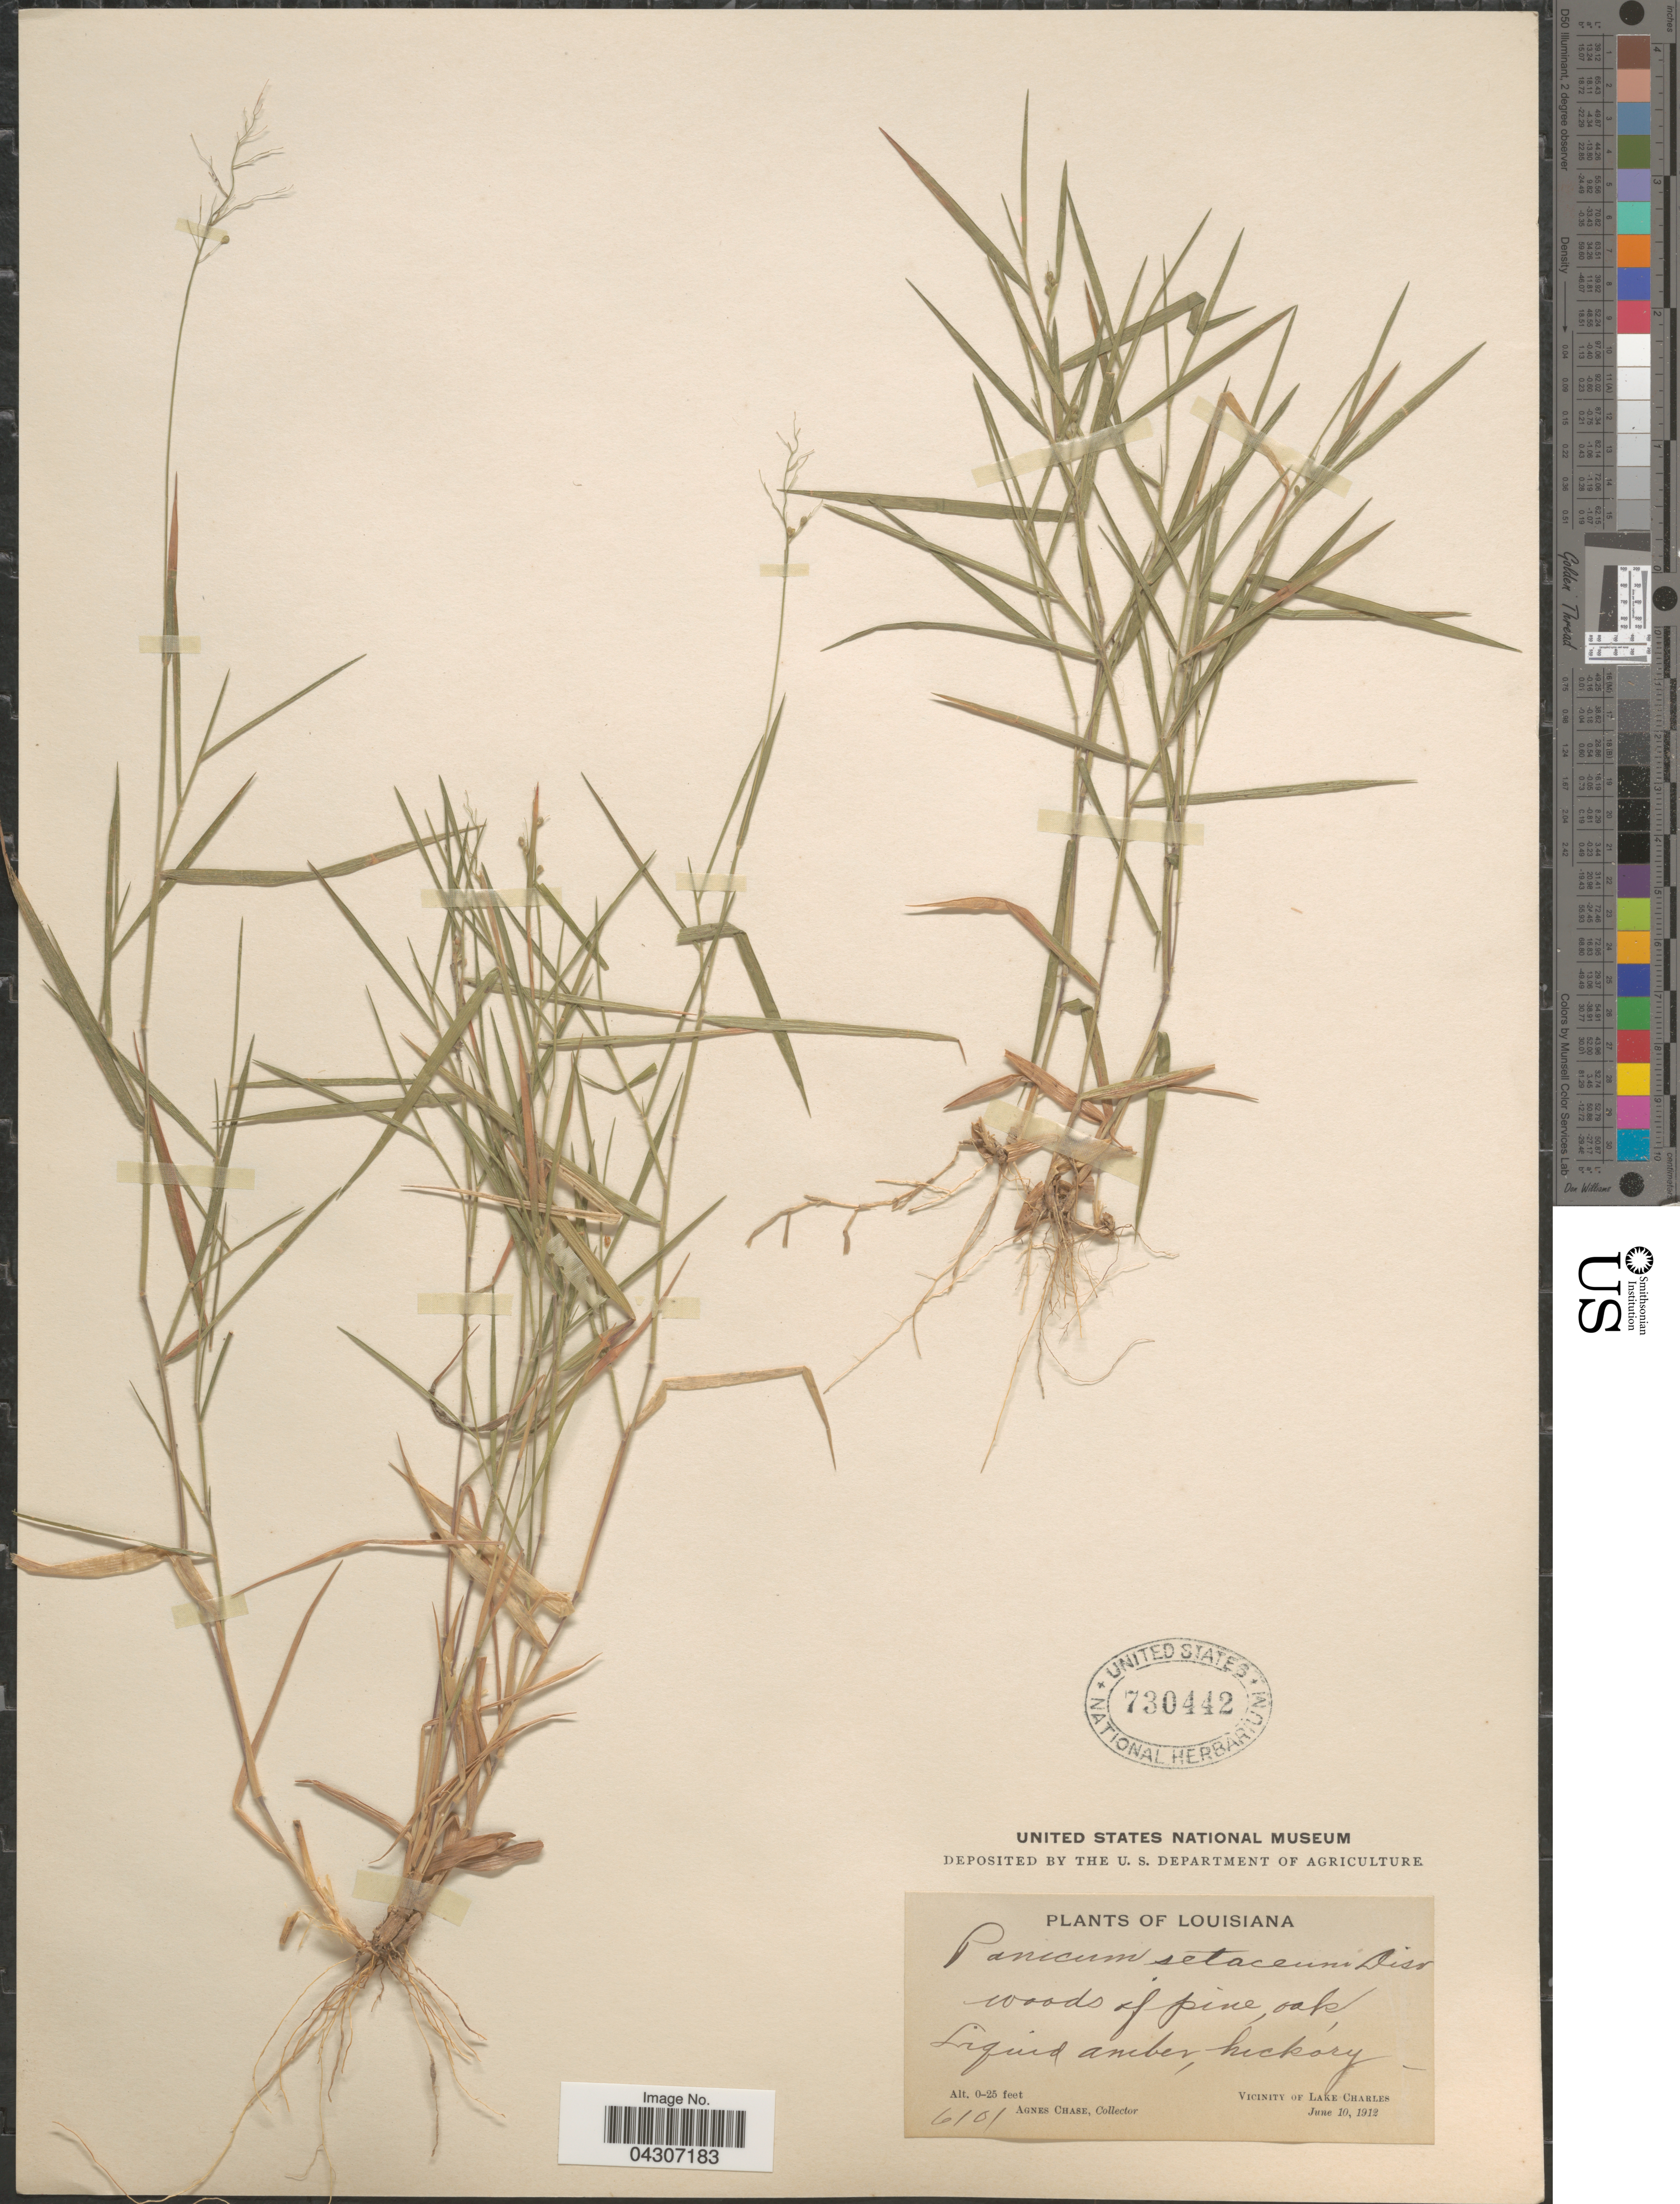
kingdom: Plantae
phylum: Tracheophyta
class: Liliopsida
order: Poales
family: Poaceae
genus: Dichanthelium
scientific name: Dichanthelium aciculare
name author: (Desv. ex Poir.) Gould & C.A. Clark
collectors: A. Chase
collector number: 6101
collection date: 1912-06-10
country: United States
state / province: Louisiana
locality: Liquid amber, hickory. Vicinity of Lake Charles.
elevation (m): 0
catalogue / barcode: US 730442